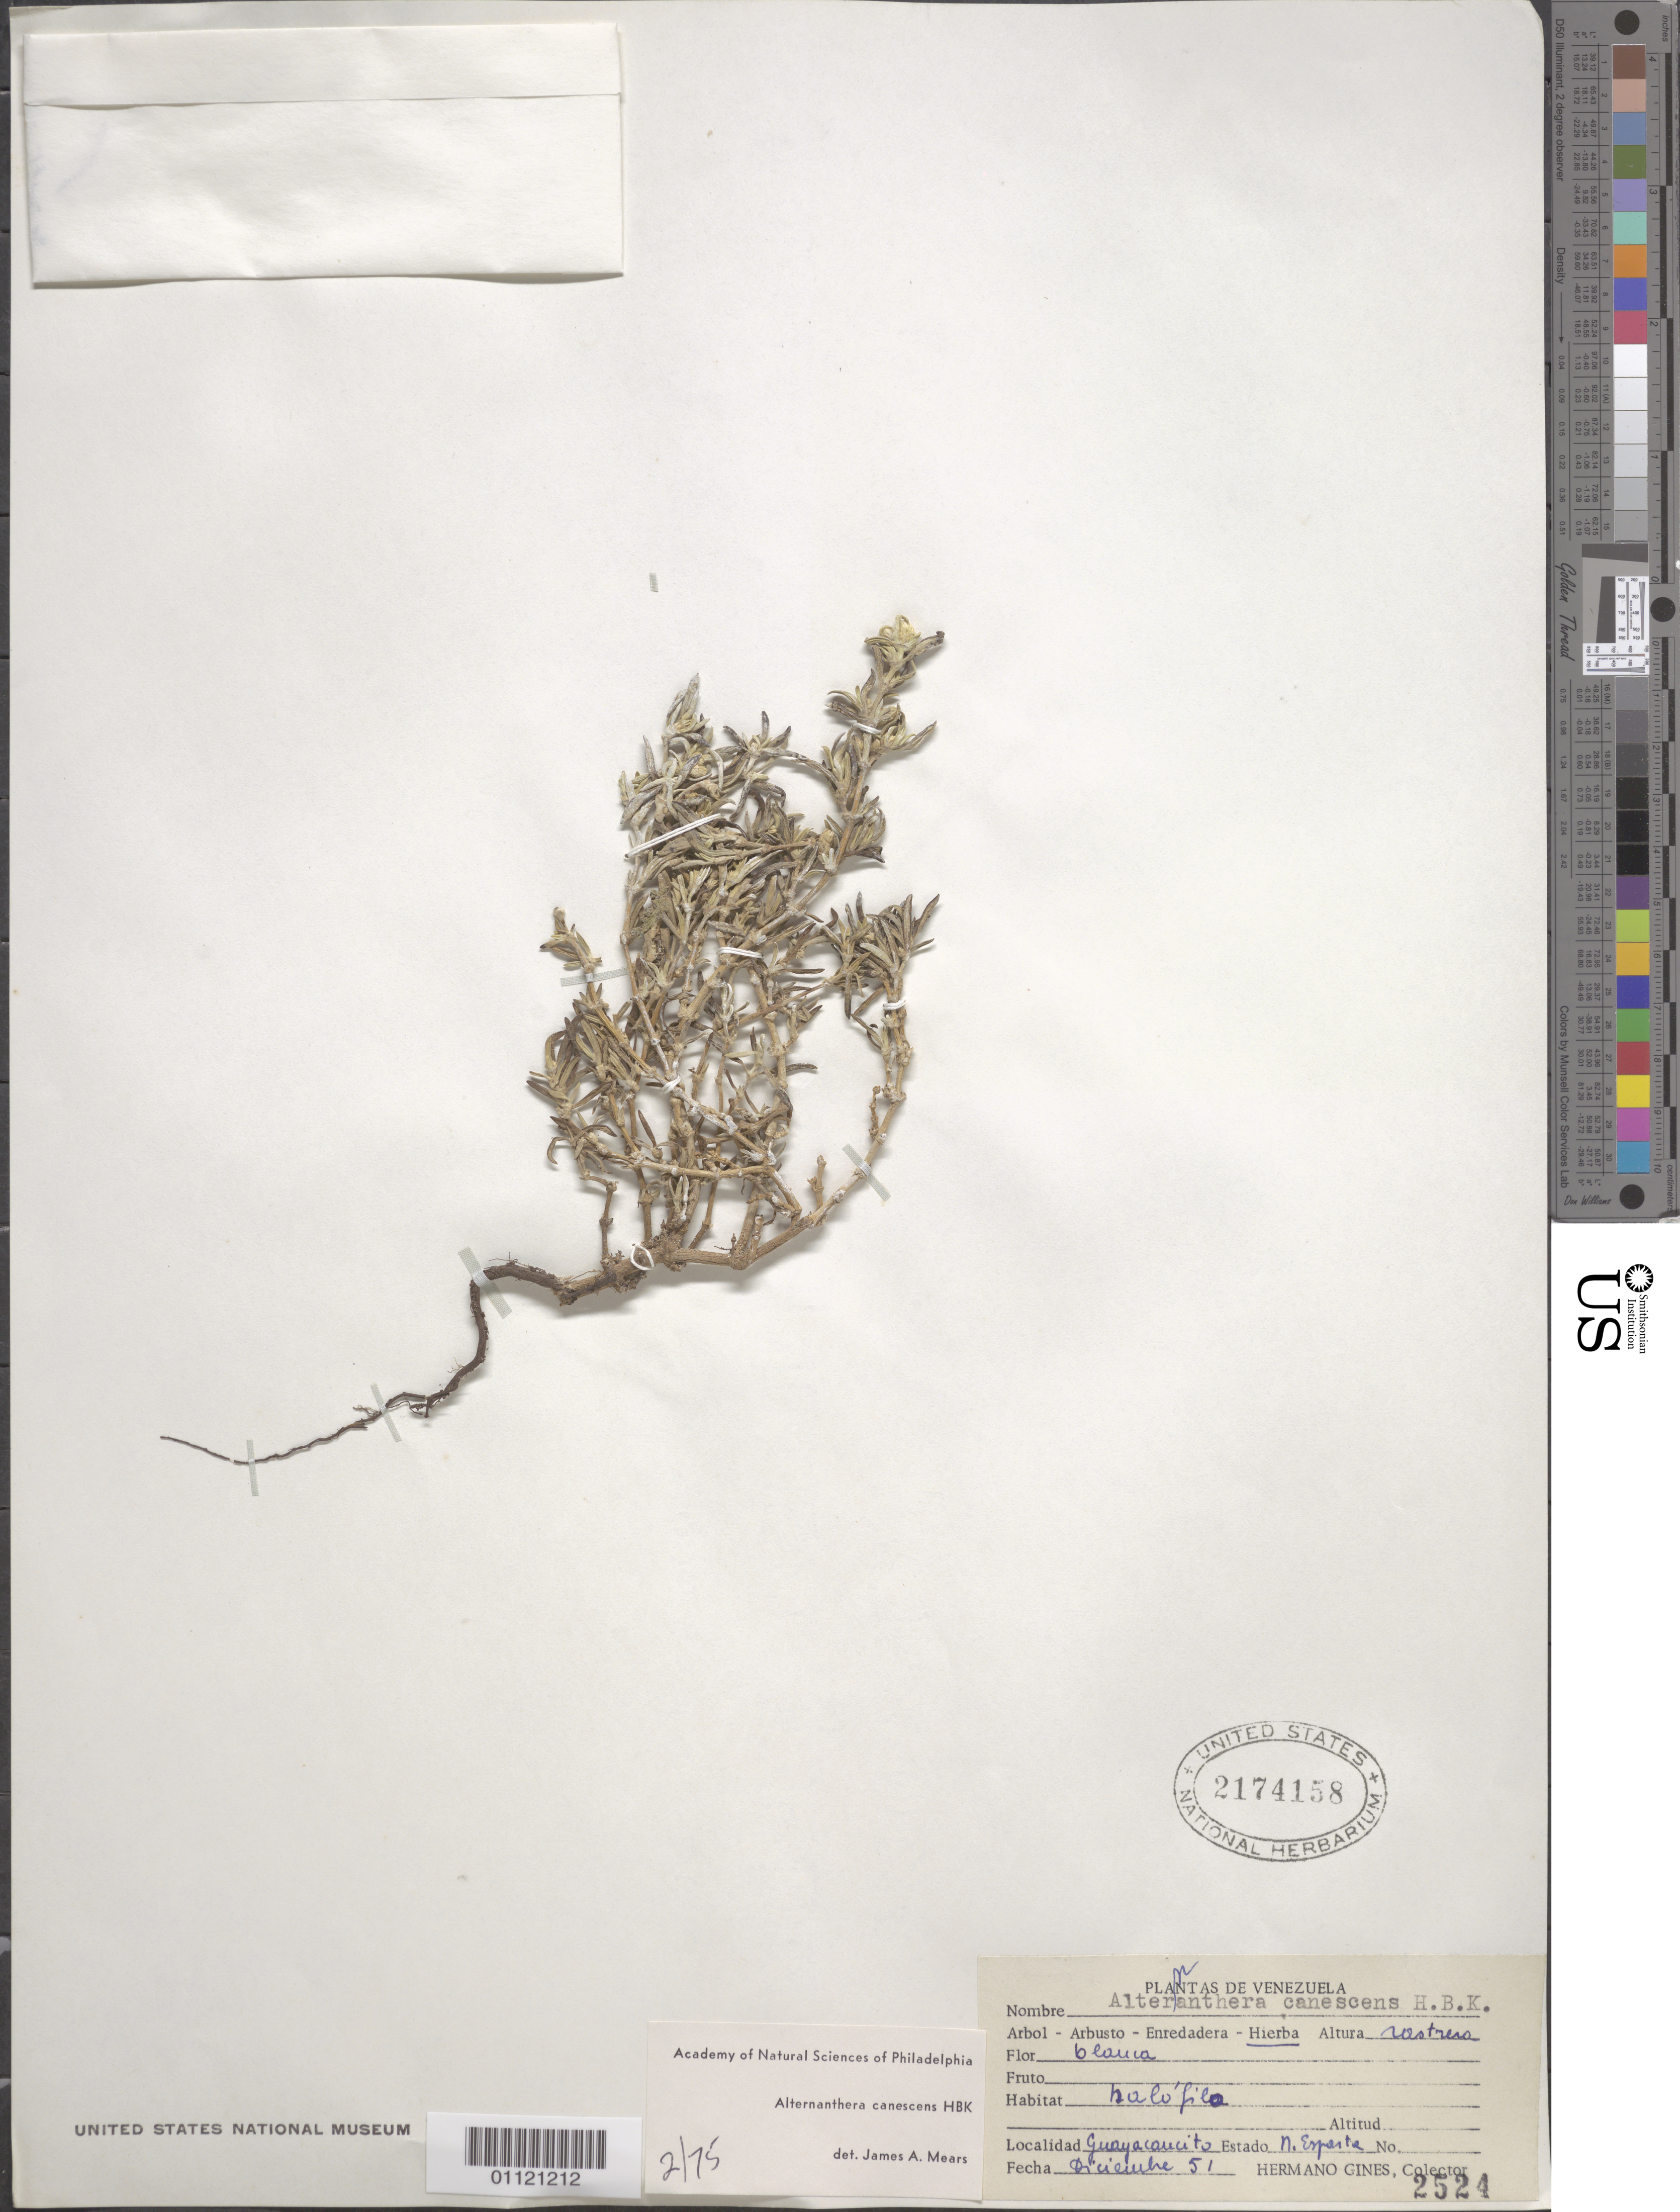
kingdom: Plantae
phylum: Tracheophyta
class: Magnoliopsida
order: Caryophyllales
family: Amaranthaceae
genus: Alternanthera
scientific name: Alternanthera canescens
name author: Kunth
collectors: Bro. Gines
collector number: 2524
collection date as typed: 01 Dec 1951 to 31 Dec 1951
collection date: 1951-12-01/1951-12-31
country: Venezuela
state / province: Nueva Esparta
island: Margarita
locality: Guayaconcito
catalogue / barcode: US 2174158